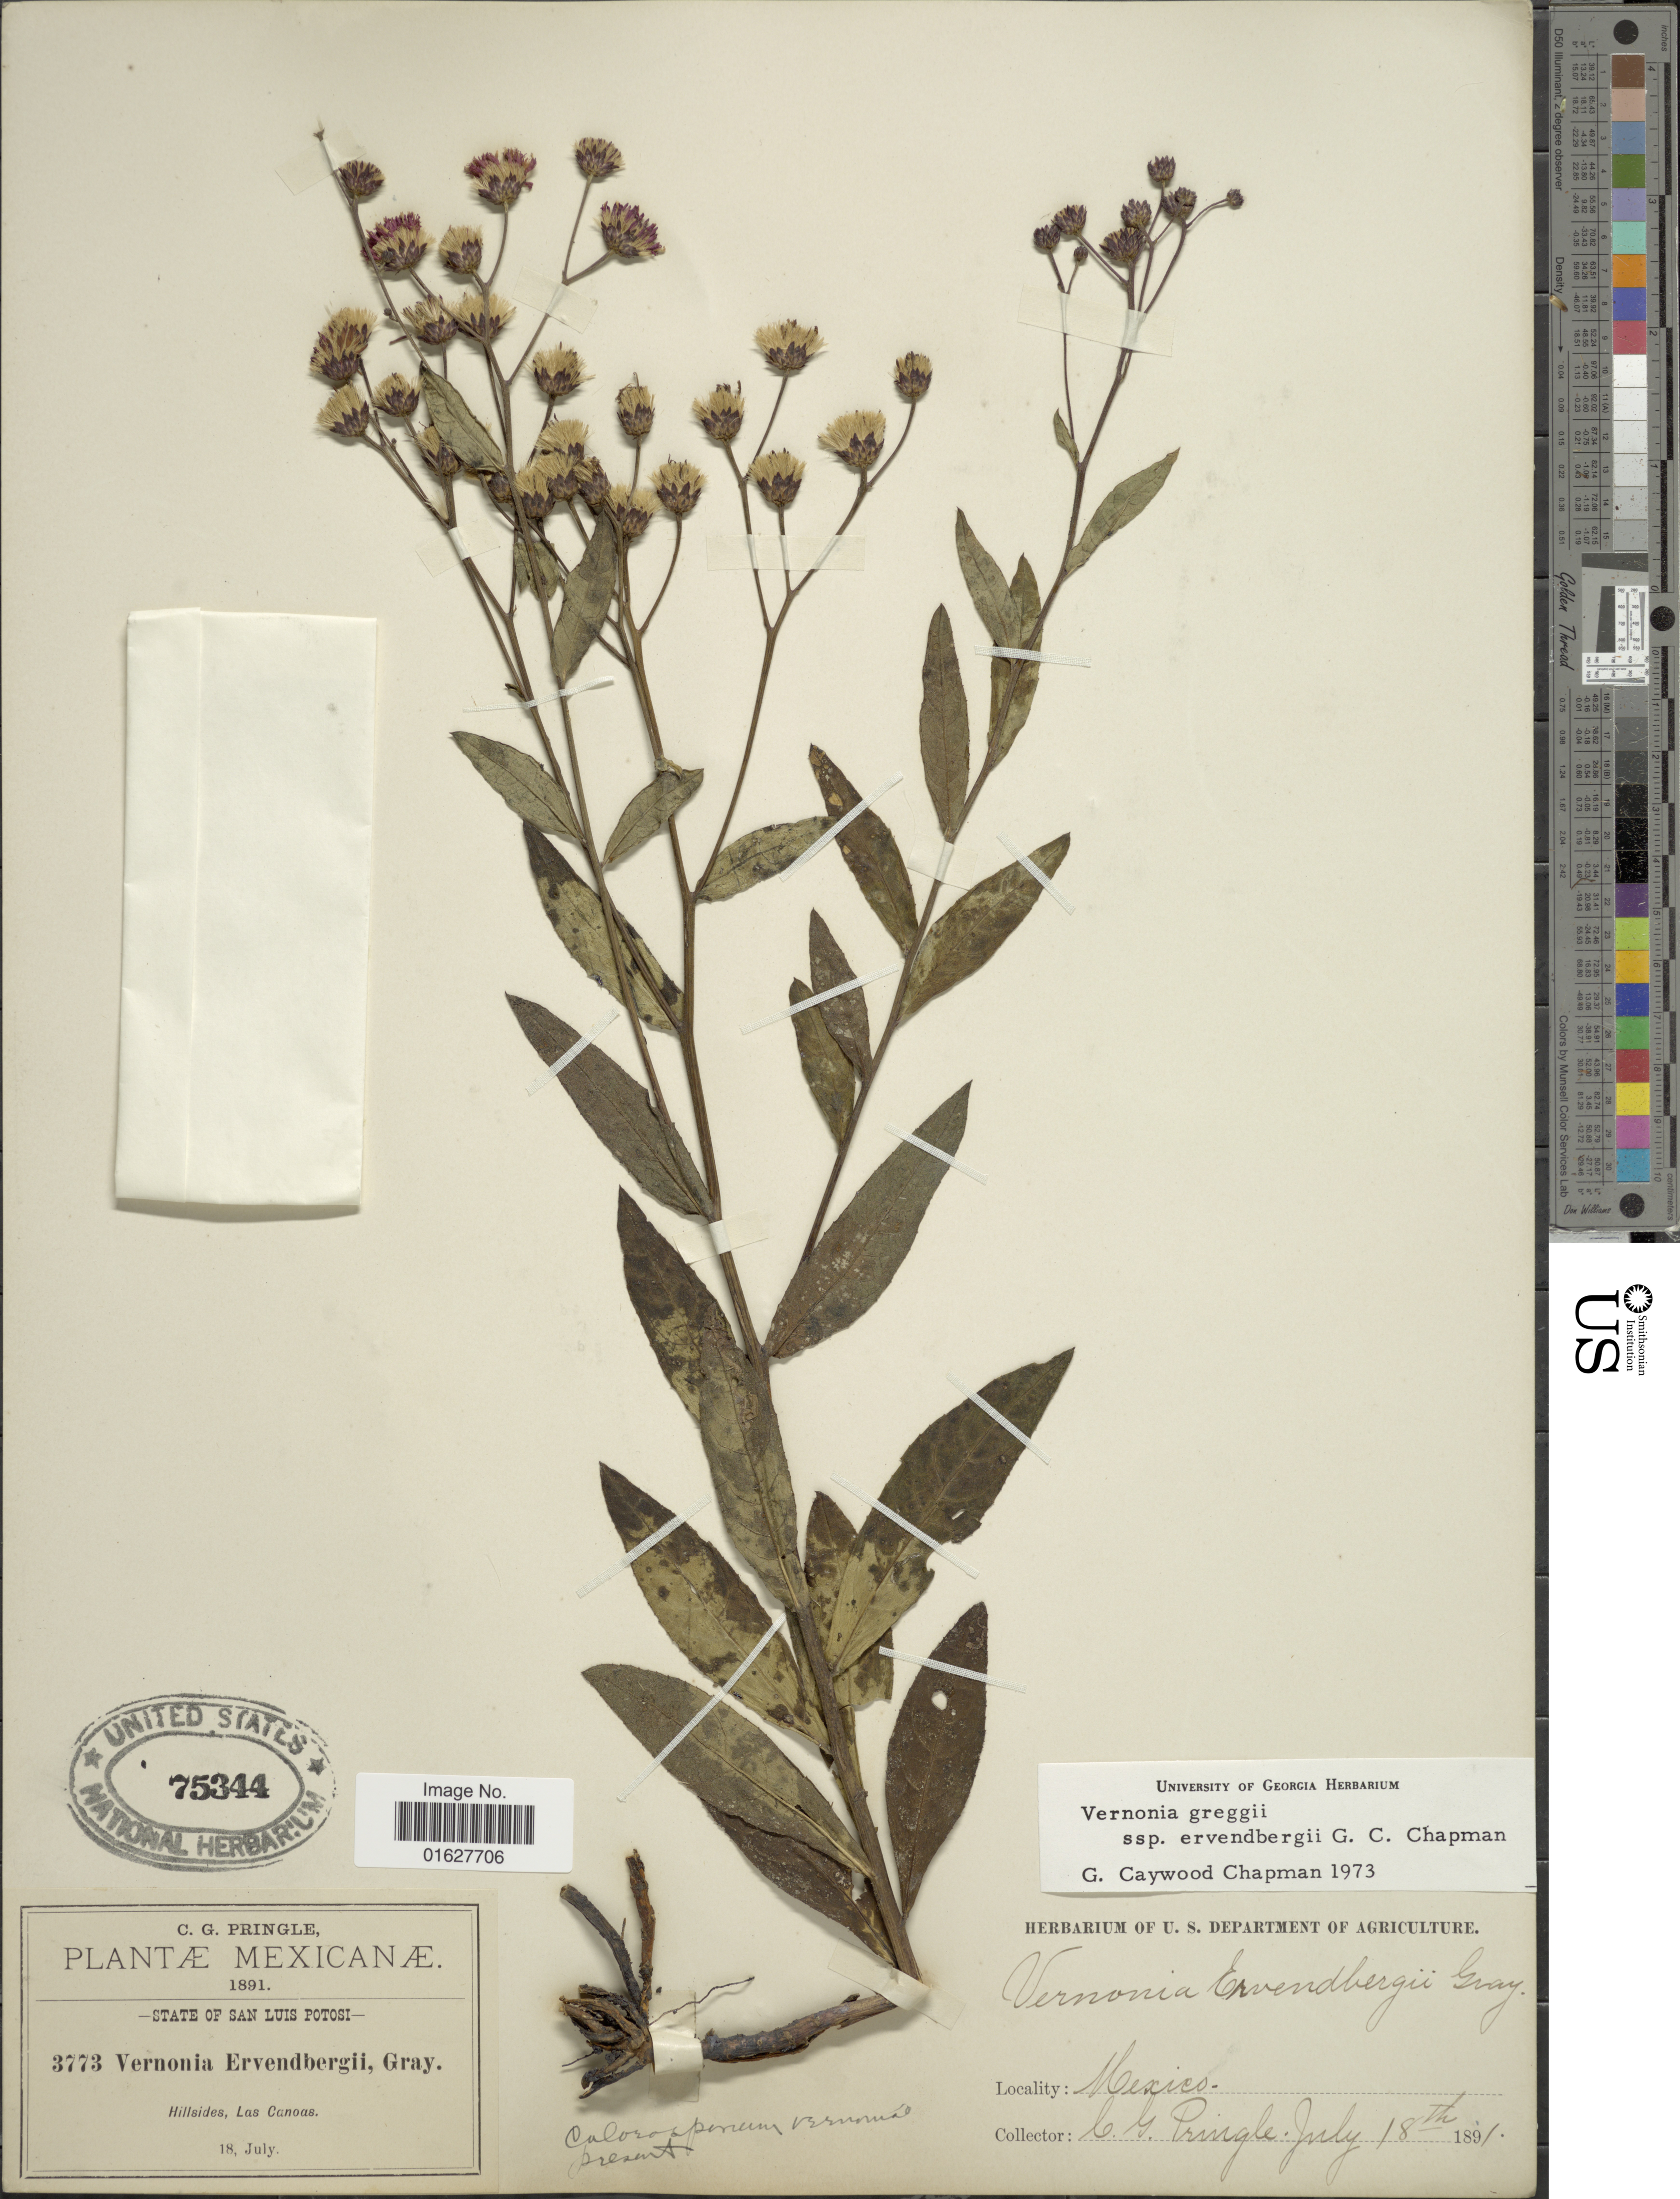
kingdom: Plantae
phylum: Tracheophyta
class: Magnoliopsida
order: Asterales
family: Asteraceae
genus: Vernonia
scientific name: Vernonia greggii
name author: A. Gray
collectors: C. G. Pringle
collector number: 3773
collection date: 1891-07-18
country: Mexico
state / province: San Luis Potosí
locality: Mexicanae. State of San Luis Potosí. Hillsides, las Canoas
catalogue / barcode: US 75344